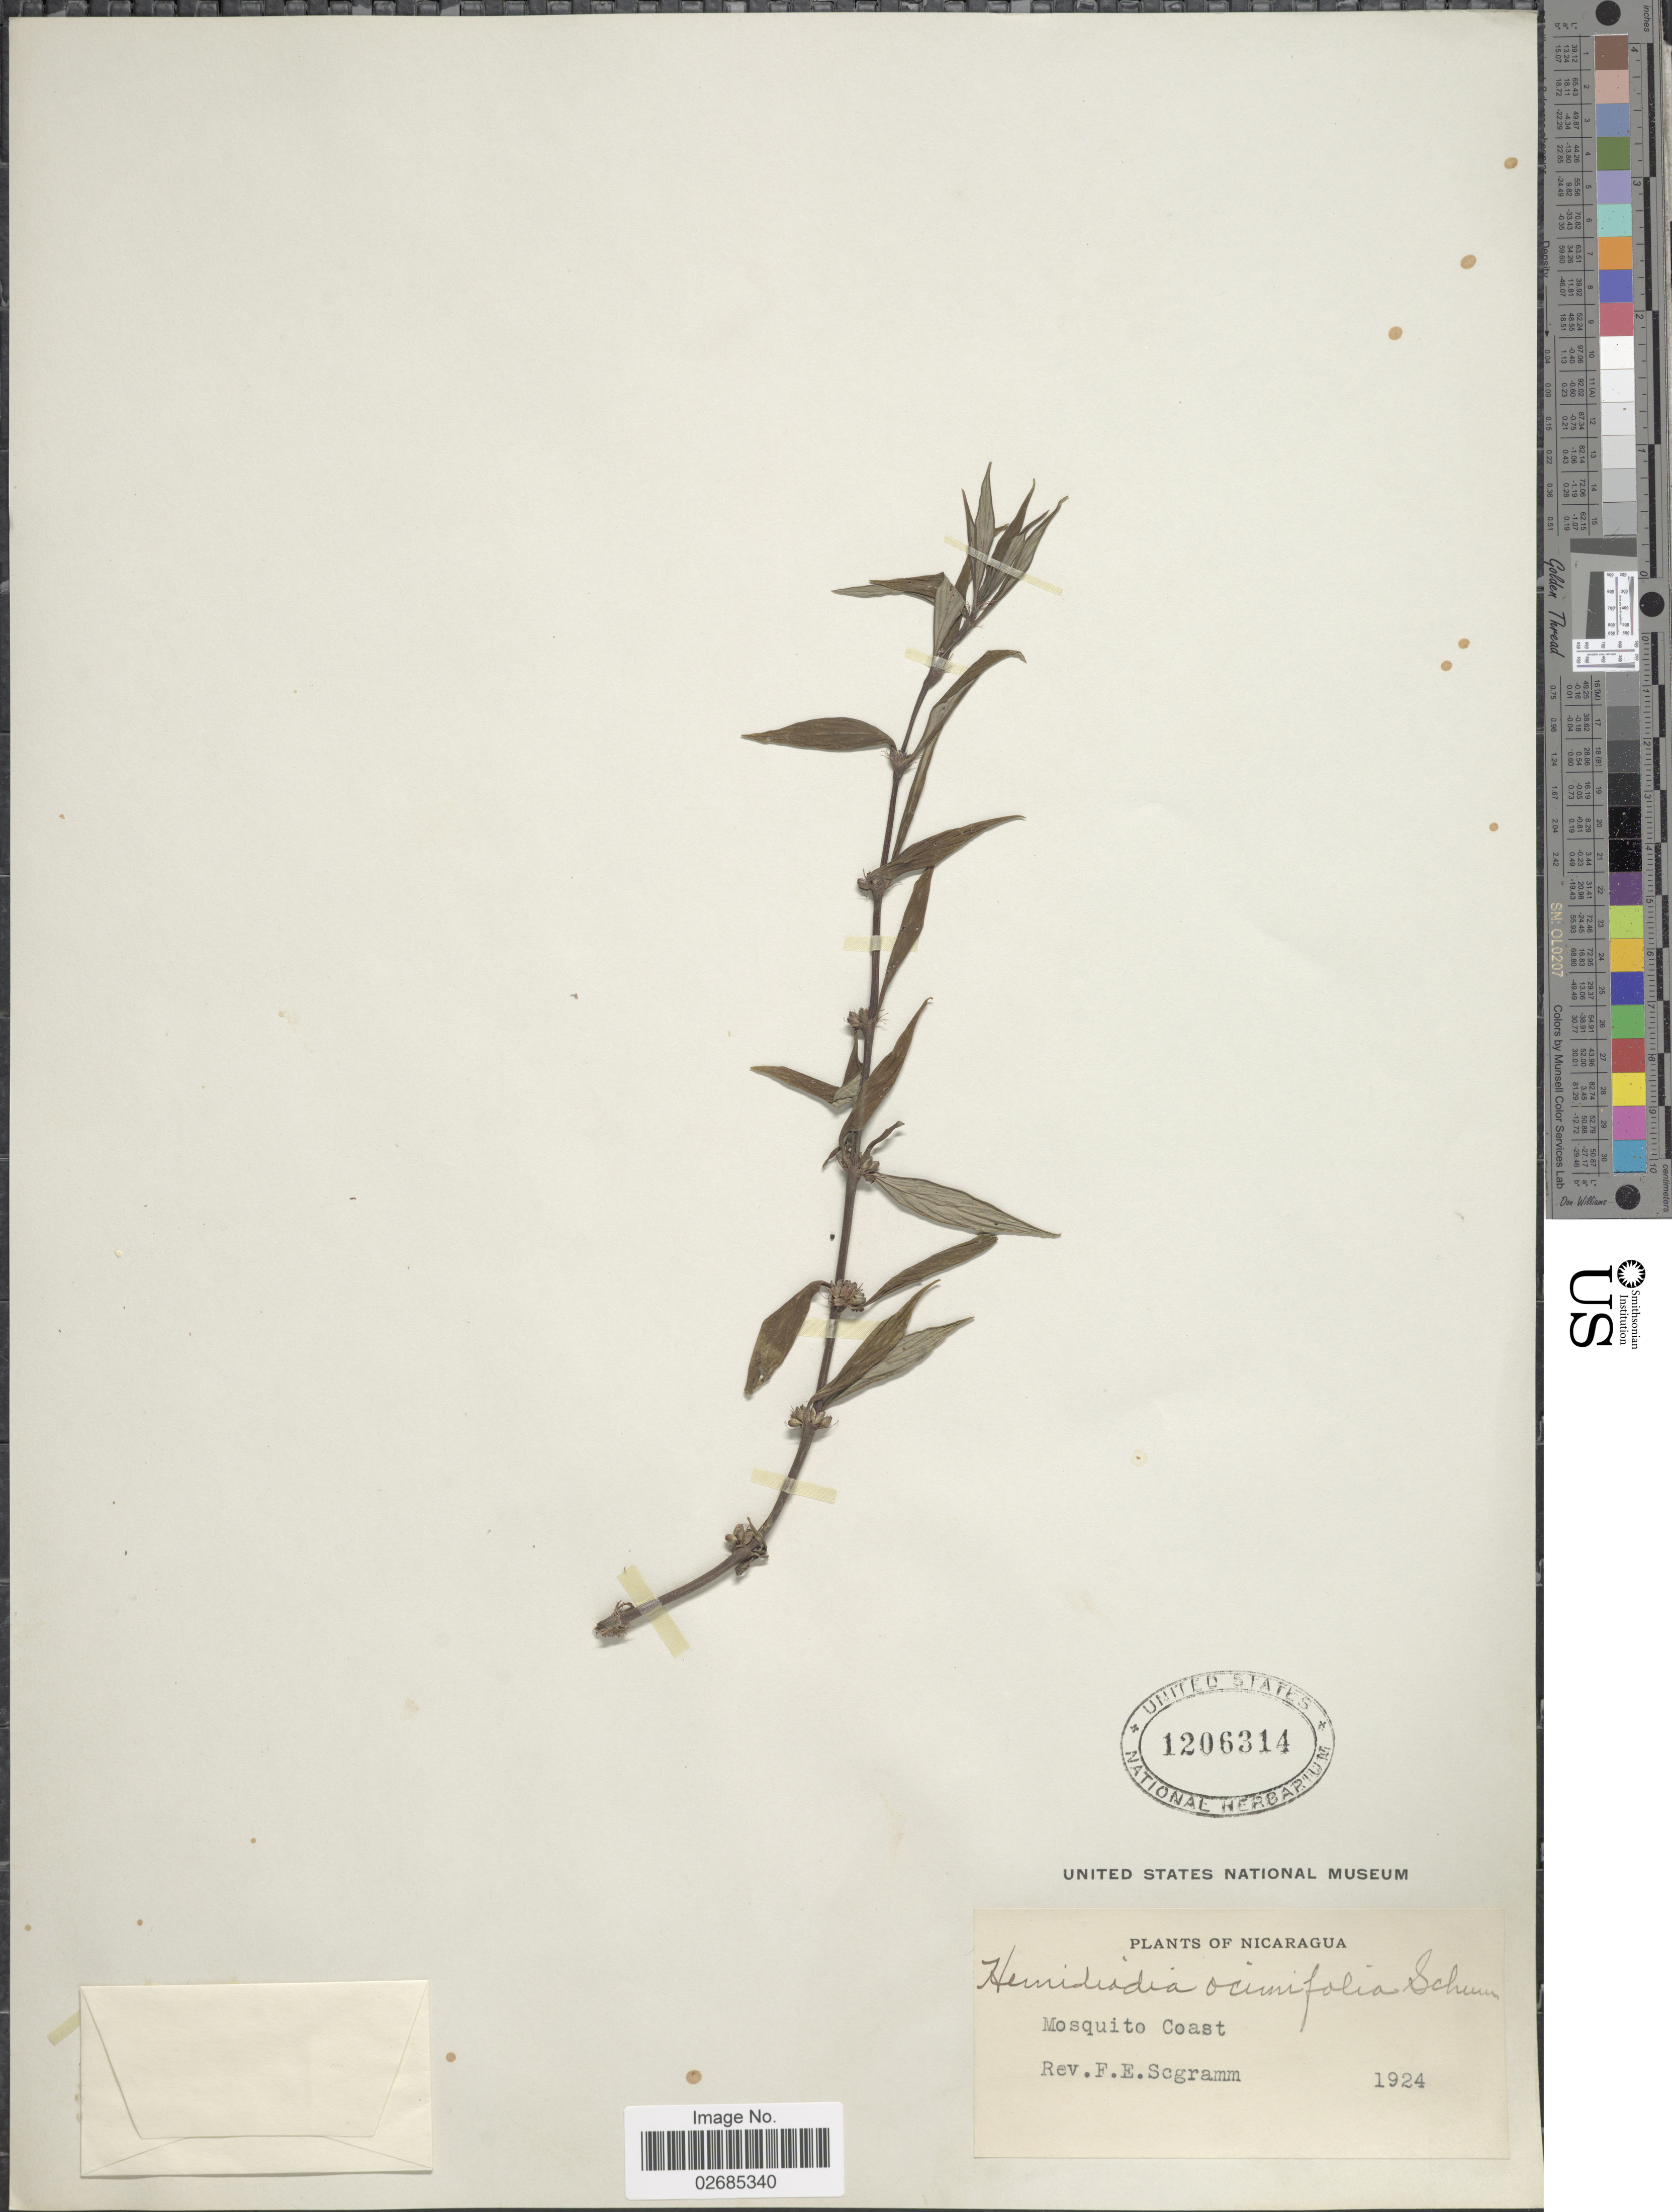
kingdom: Plantae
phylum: Tracheophyta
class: Magnoliopsida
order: Gentianales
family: Rubiaceae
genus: Hemidiodia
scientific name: Hemidiodia ocimifolia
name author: (Willd.) K. Schum.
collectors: F. E. Schramm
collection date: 1924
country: Nicaragua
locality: Mosquito Coast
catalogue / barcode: US 1206314